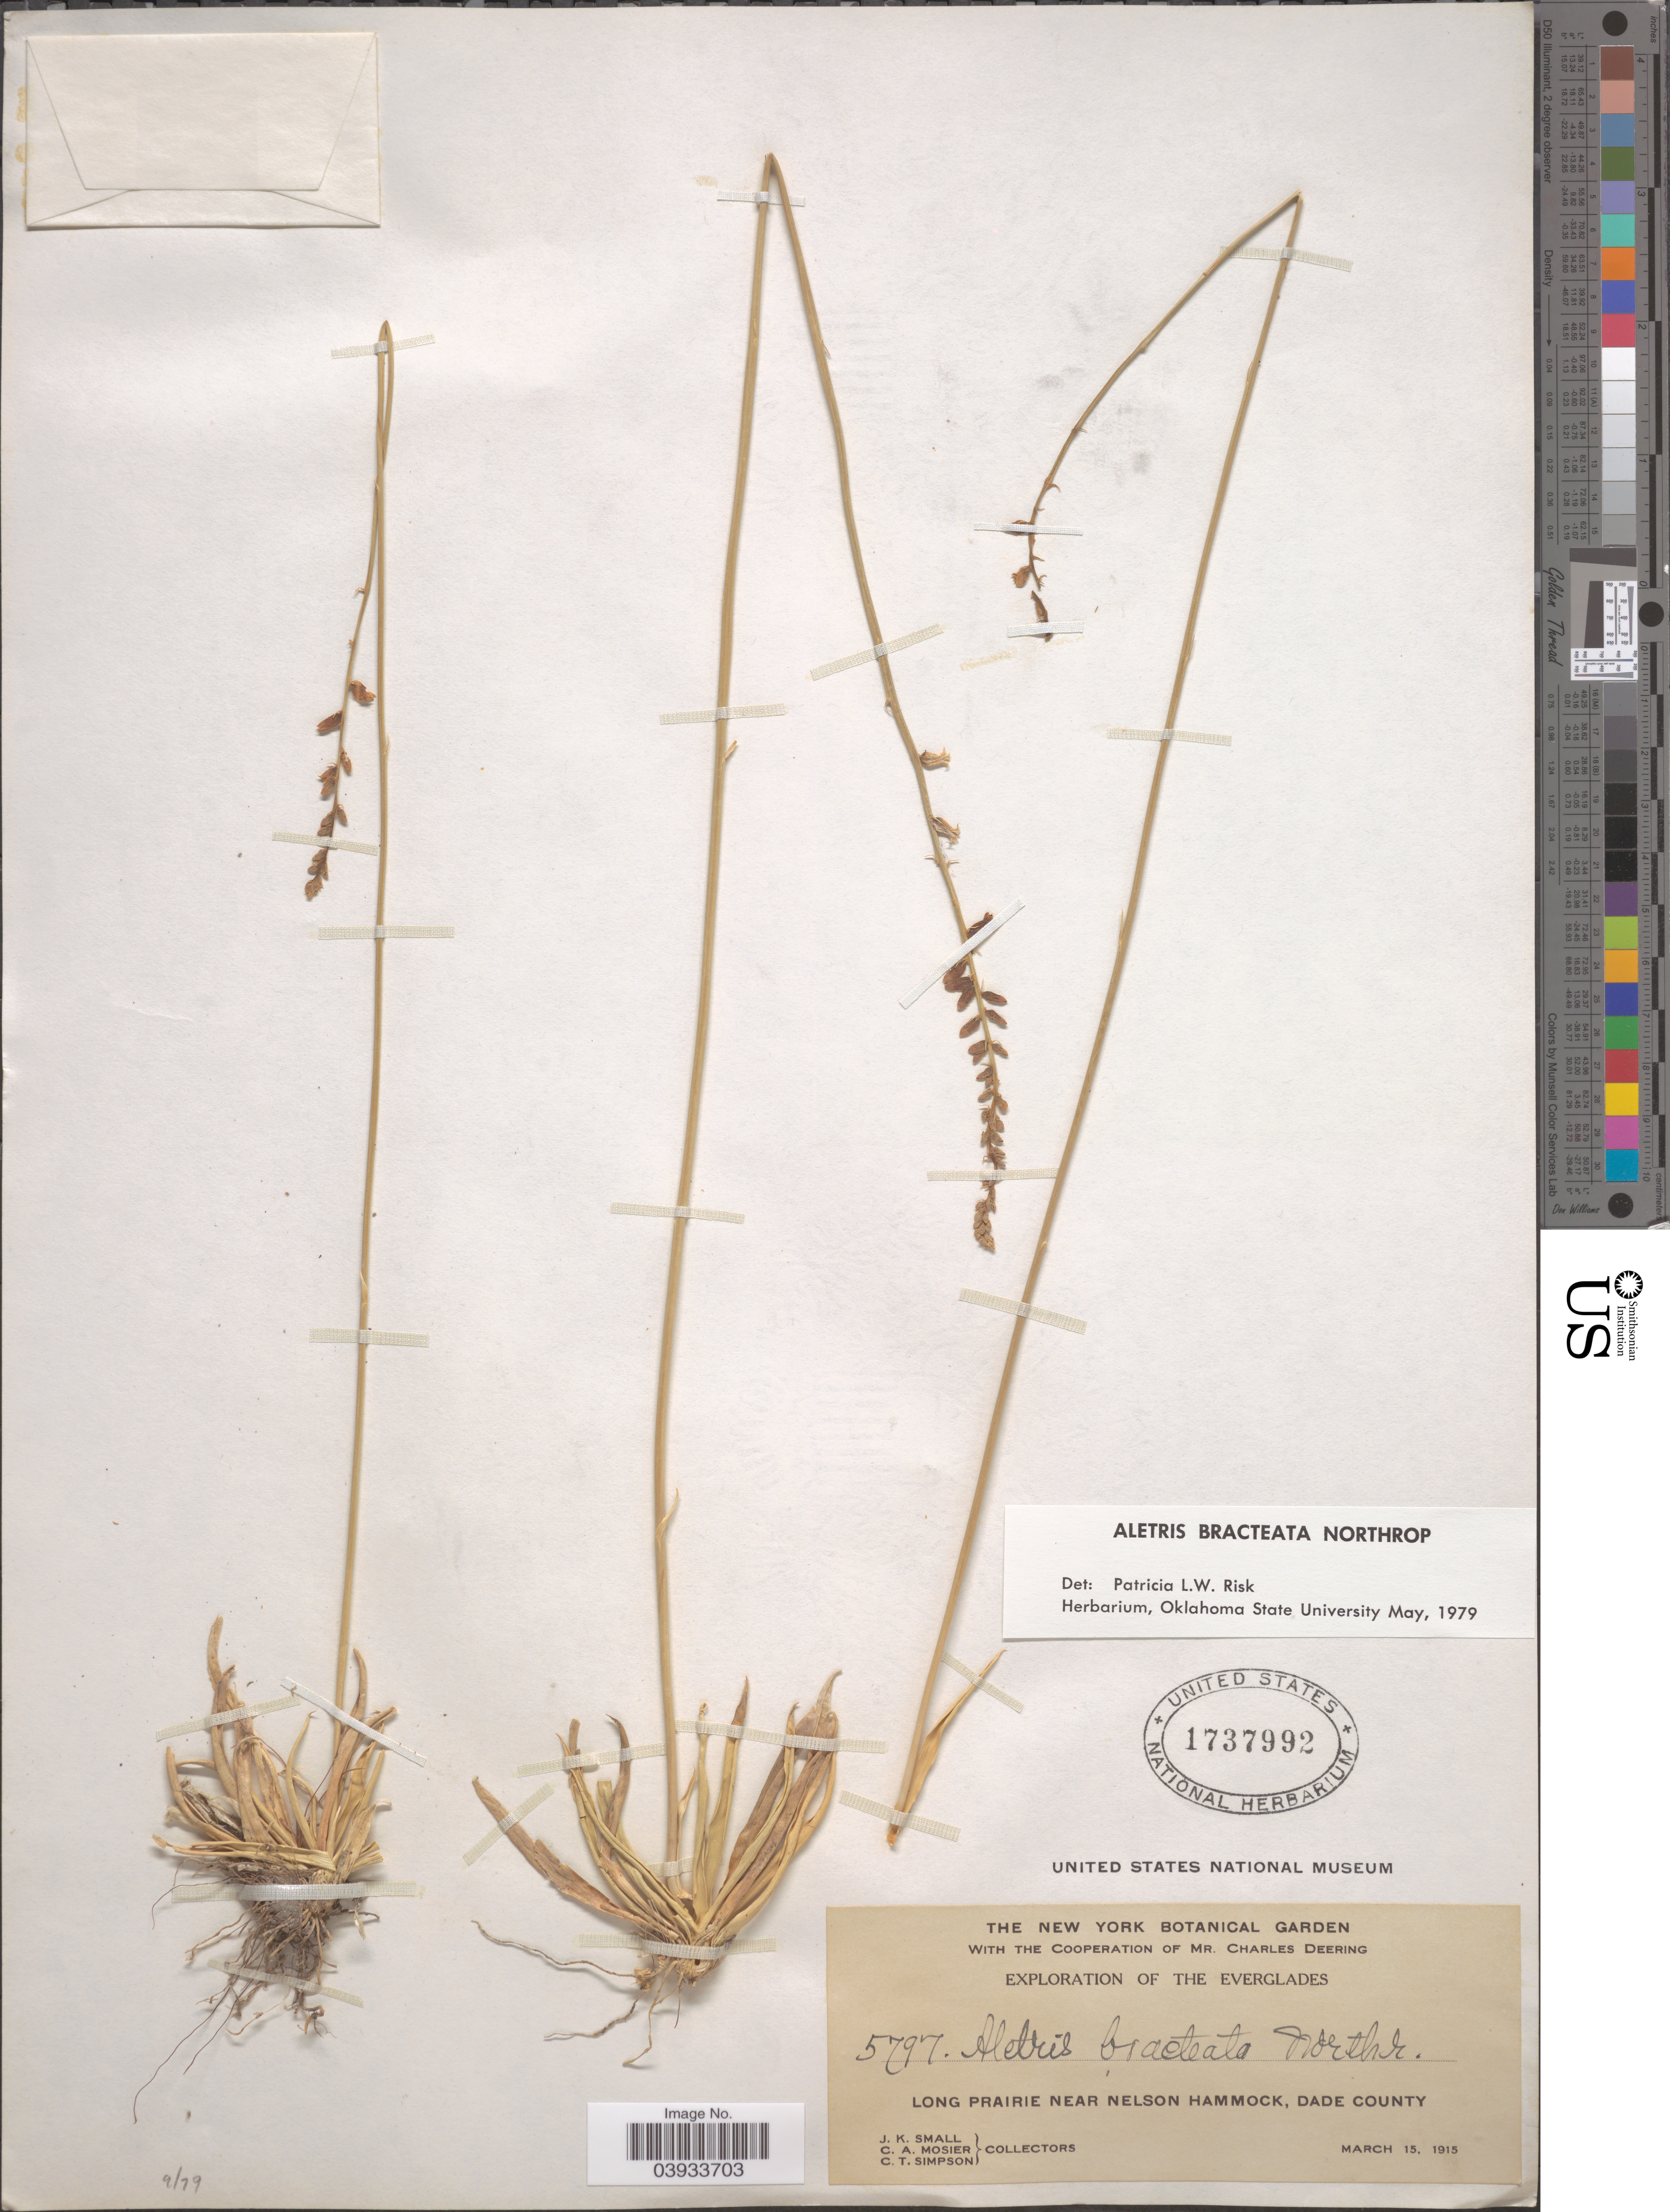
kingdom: Plantae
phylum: Tracheophyta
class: Liliopsida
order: Dioscoreales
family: Nartheciaceae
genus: Aletris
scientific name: Aletris bracteata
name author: Northr.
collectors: J. K. Small, C. A. Mosier & C. T. Simpson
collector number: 5797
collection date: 1915-03-15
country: United States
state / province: Florida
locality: The Everglades. Long Prairie near Nelson Hammock, Dade County.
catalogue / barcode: US 1737992